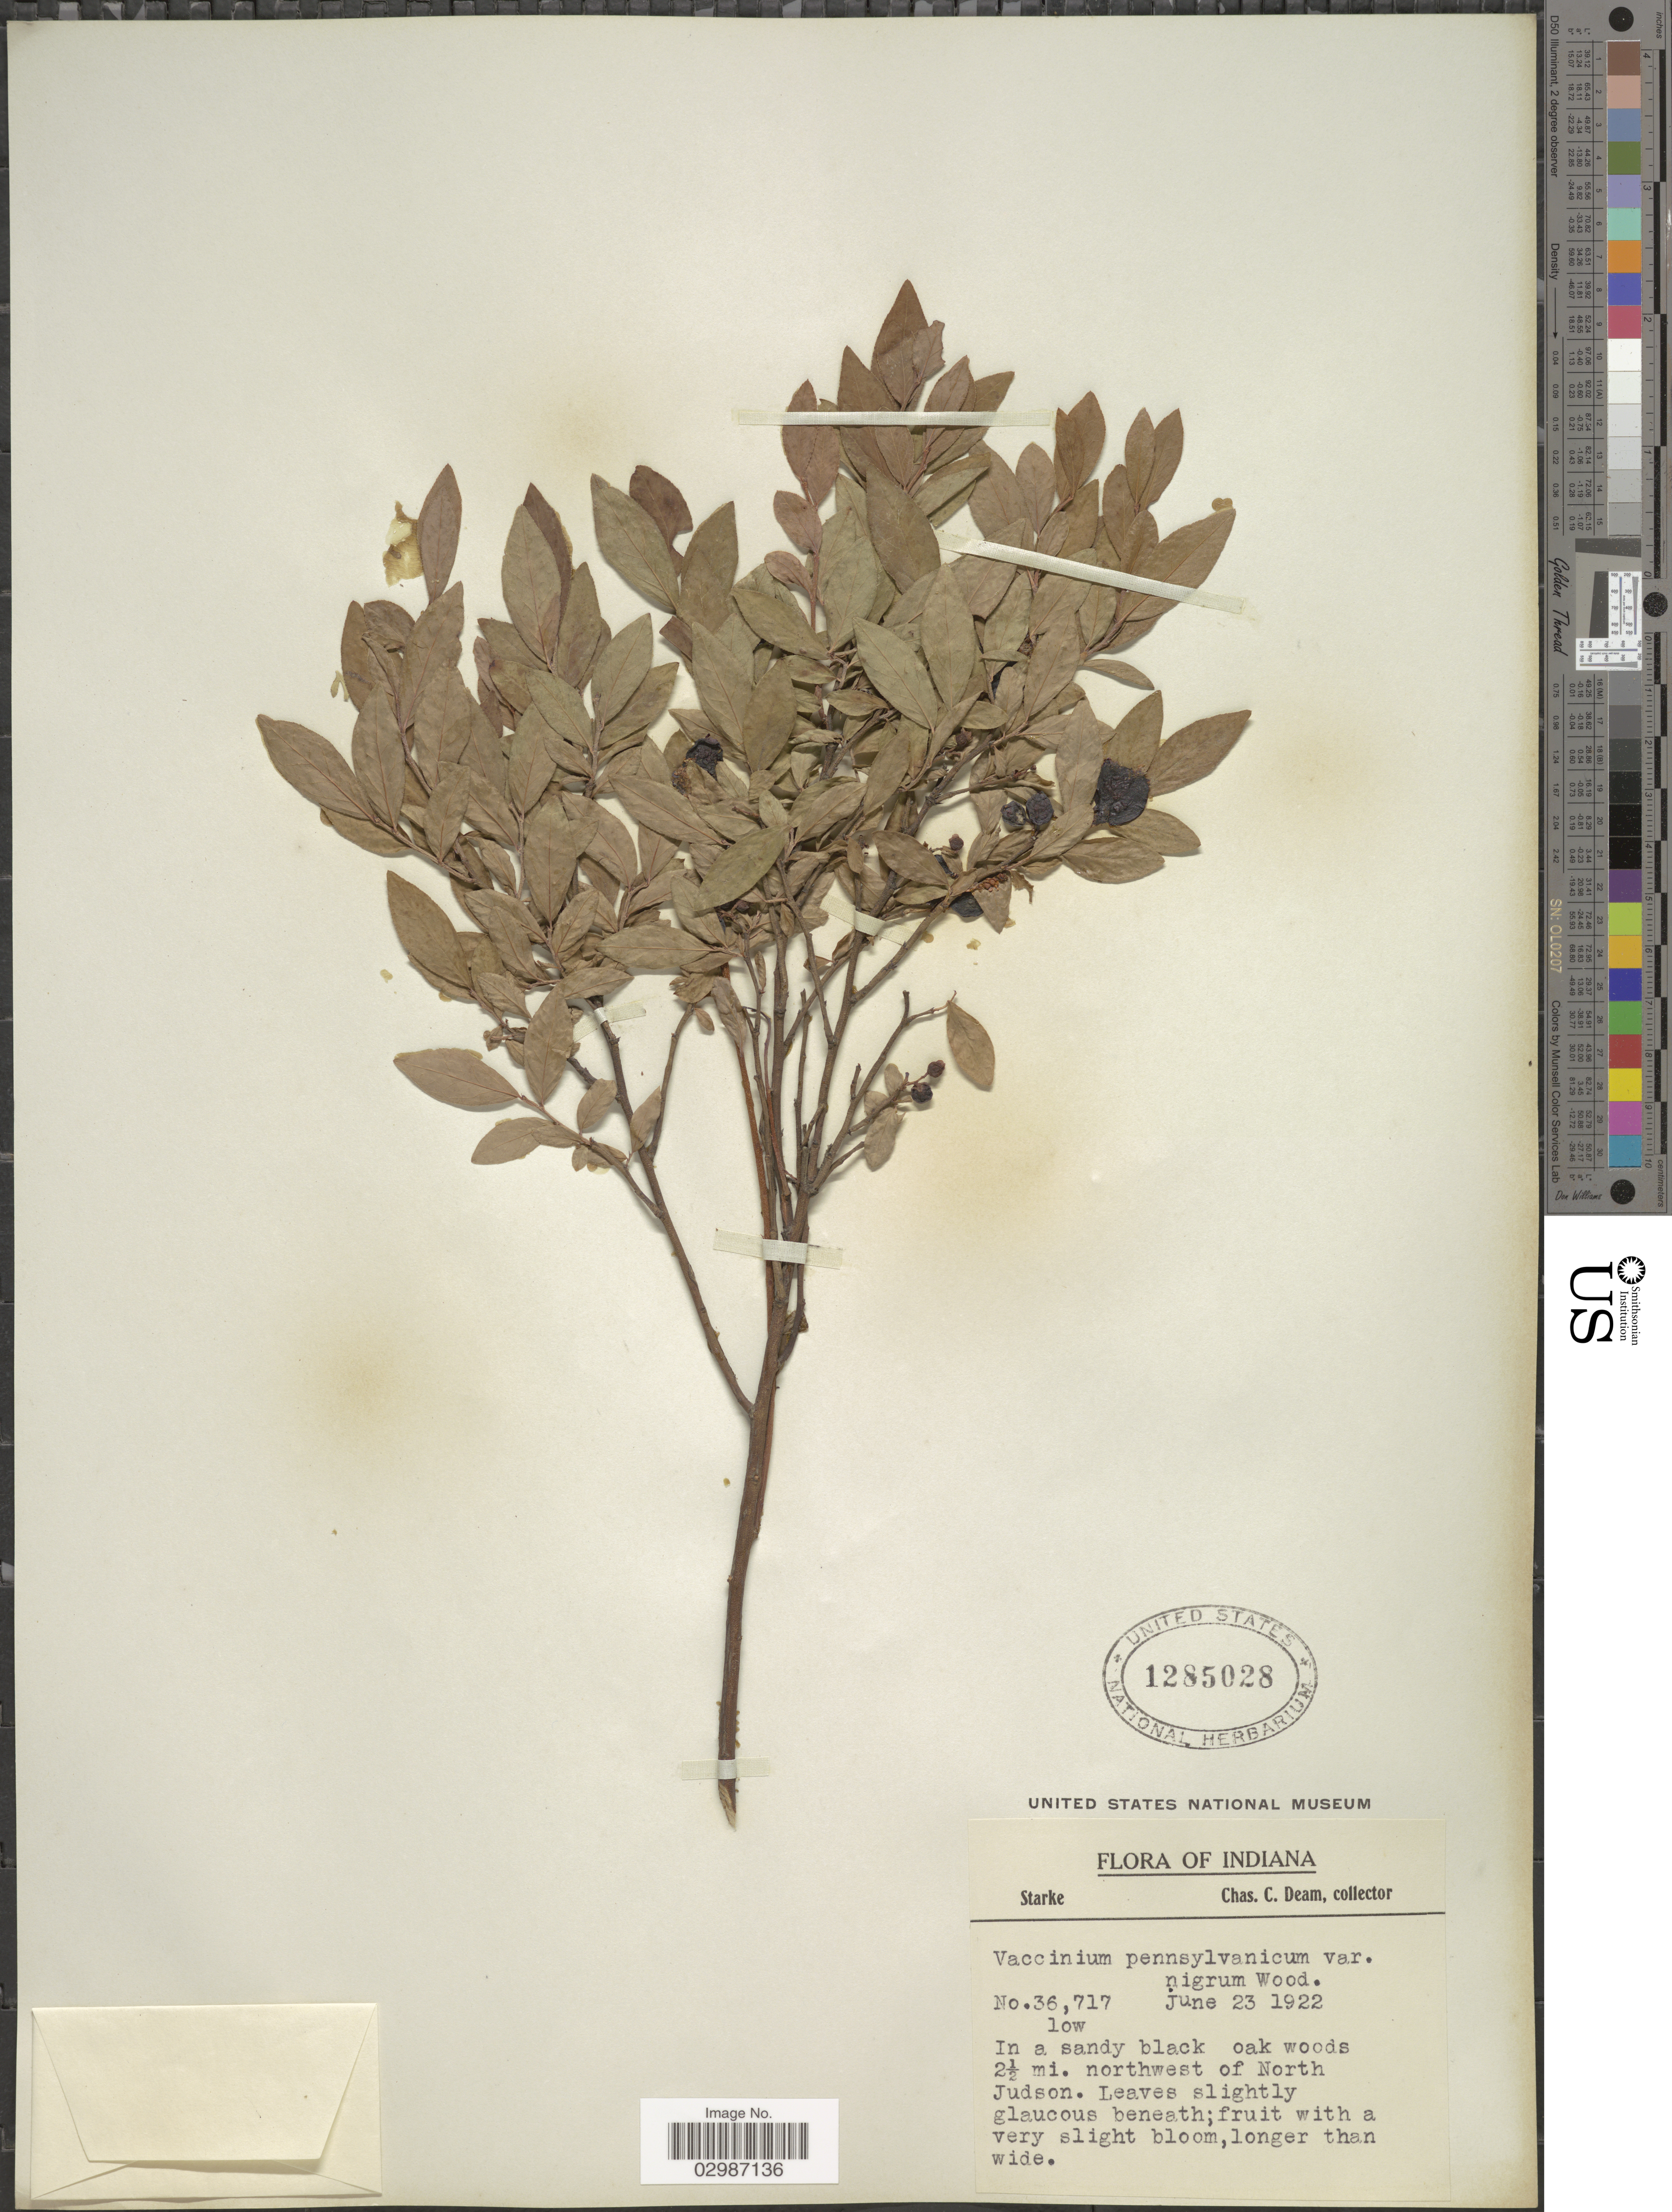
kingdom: Plantae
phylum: Tracheophyta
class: Magnoliopsida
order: Ericales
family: Ericaceae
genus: Vaccinium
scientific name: Vaccinium angustifolium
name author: Aiton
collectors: C. C. Deam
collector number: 36717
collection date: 1922-06-23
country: United States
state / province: Indiana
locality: Starke. In a low sandy black oak woods 2½ mi. northwest of North Judson.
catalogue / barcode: US 1285028